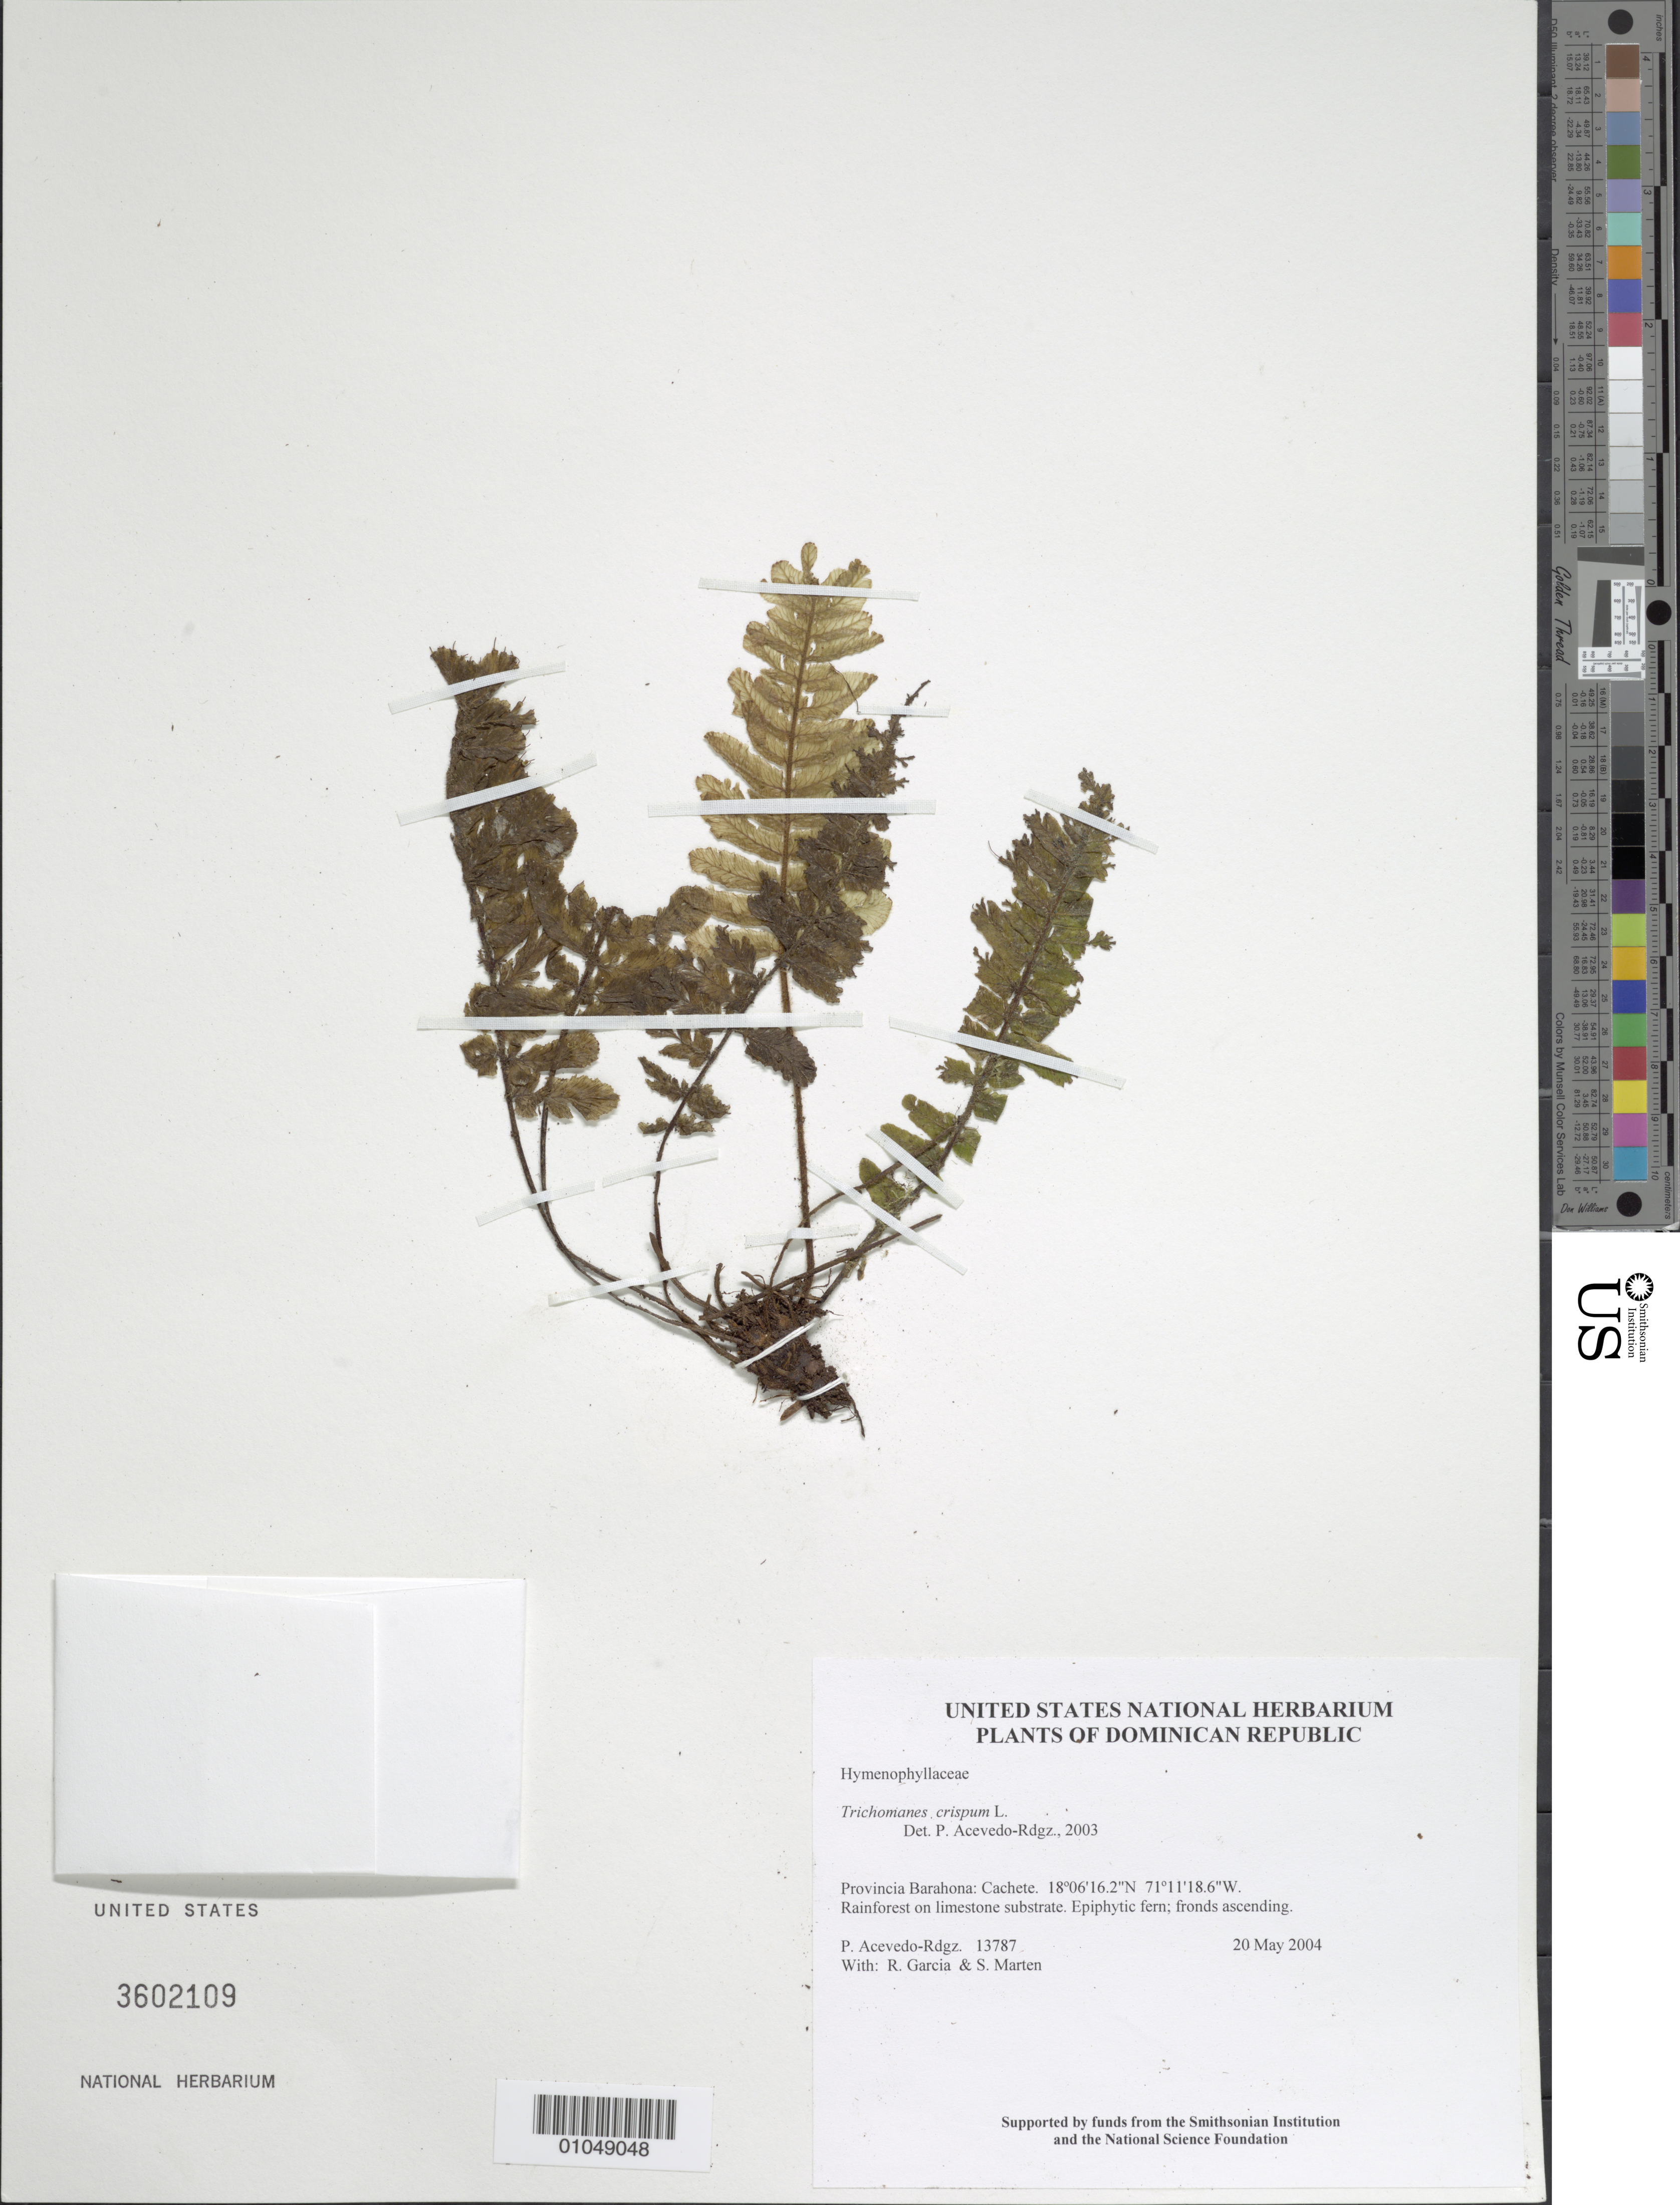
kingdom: Plantae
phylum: Tracheophyta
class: Polypodiopsida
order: Hymenophyllales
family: Hymenophyllaceae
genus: Trichomanes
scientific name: Trichomanes crispum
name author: L.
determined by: Acevedo-Rodríguez, P., (BOT), Smithsonian Institution - National Museum of Natural History (UNITED STATES)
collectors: P. Acevedo-Rodr., R. G. García & S. Marten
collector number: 13787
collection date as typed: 20 May 2004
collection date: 2004-05-20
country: Dominican Republic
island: Hispaniola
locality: Provincia Barahona: Cachete.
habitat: Rainforest on limestone substrate.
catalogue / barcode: US 3602109